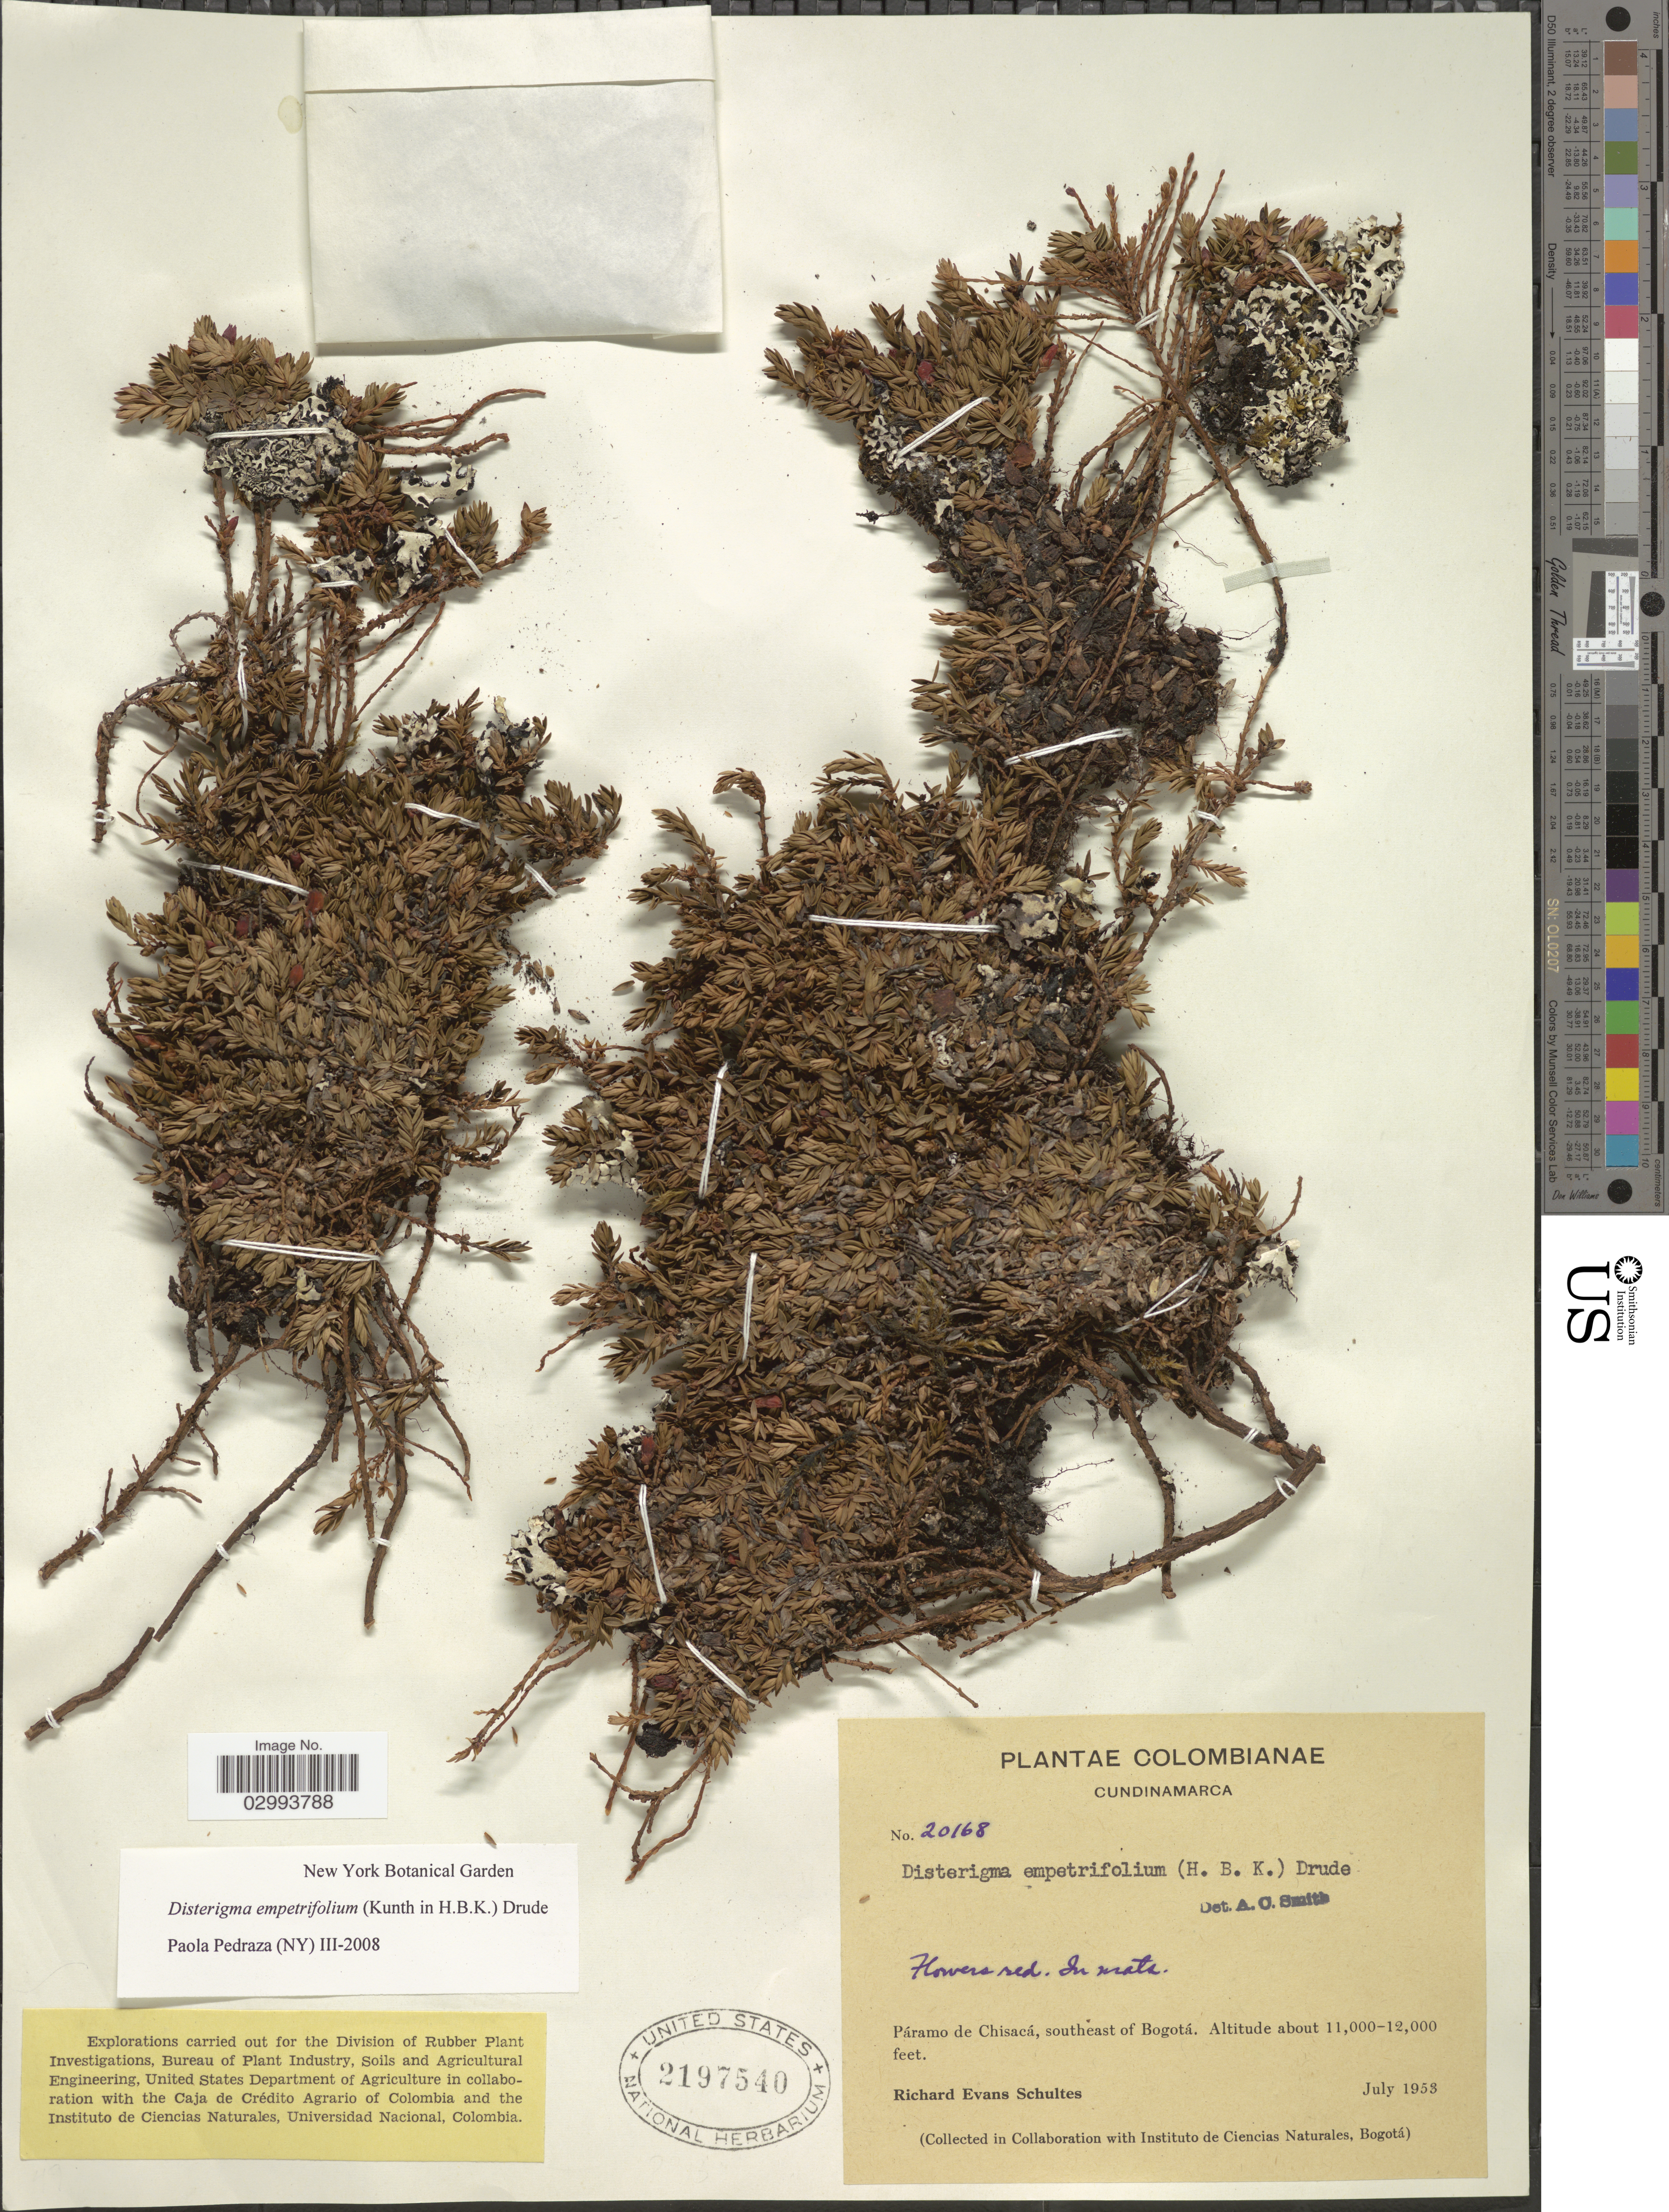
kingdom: Plantae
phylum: Tracheophyta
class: Magnoliopsida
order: Ericales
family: Ericaceae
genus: Disterigma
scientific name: Disterigma empetrifolium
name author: (Kunth) Drude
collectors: R. E. Schultes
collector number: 20168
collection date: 1953-07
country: Colombia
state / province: Cundinamarca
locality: Páramo de Chisacá, southeast of Bogotá.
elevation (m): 3353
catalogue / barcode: US 2197540